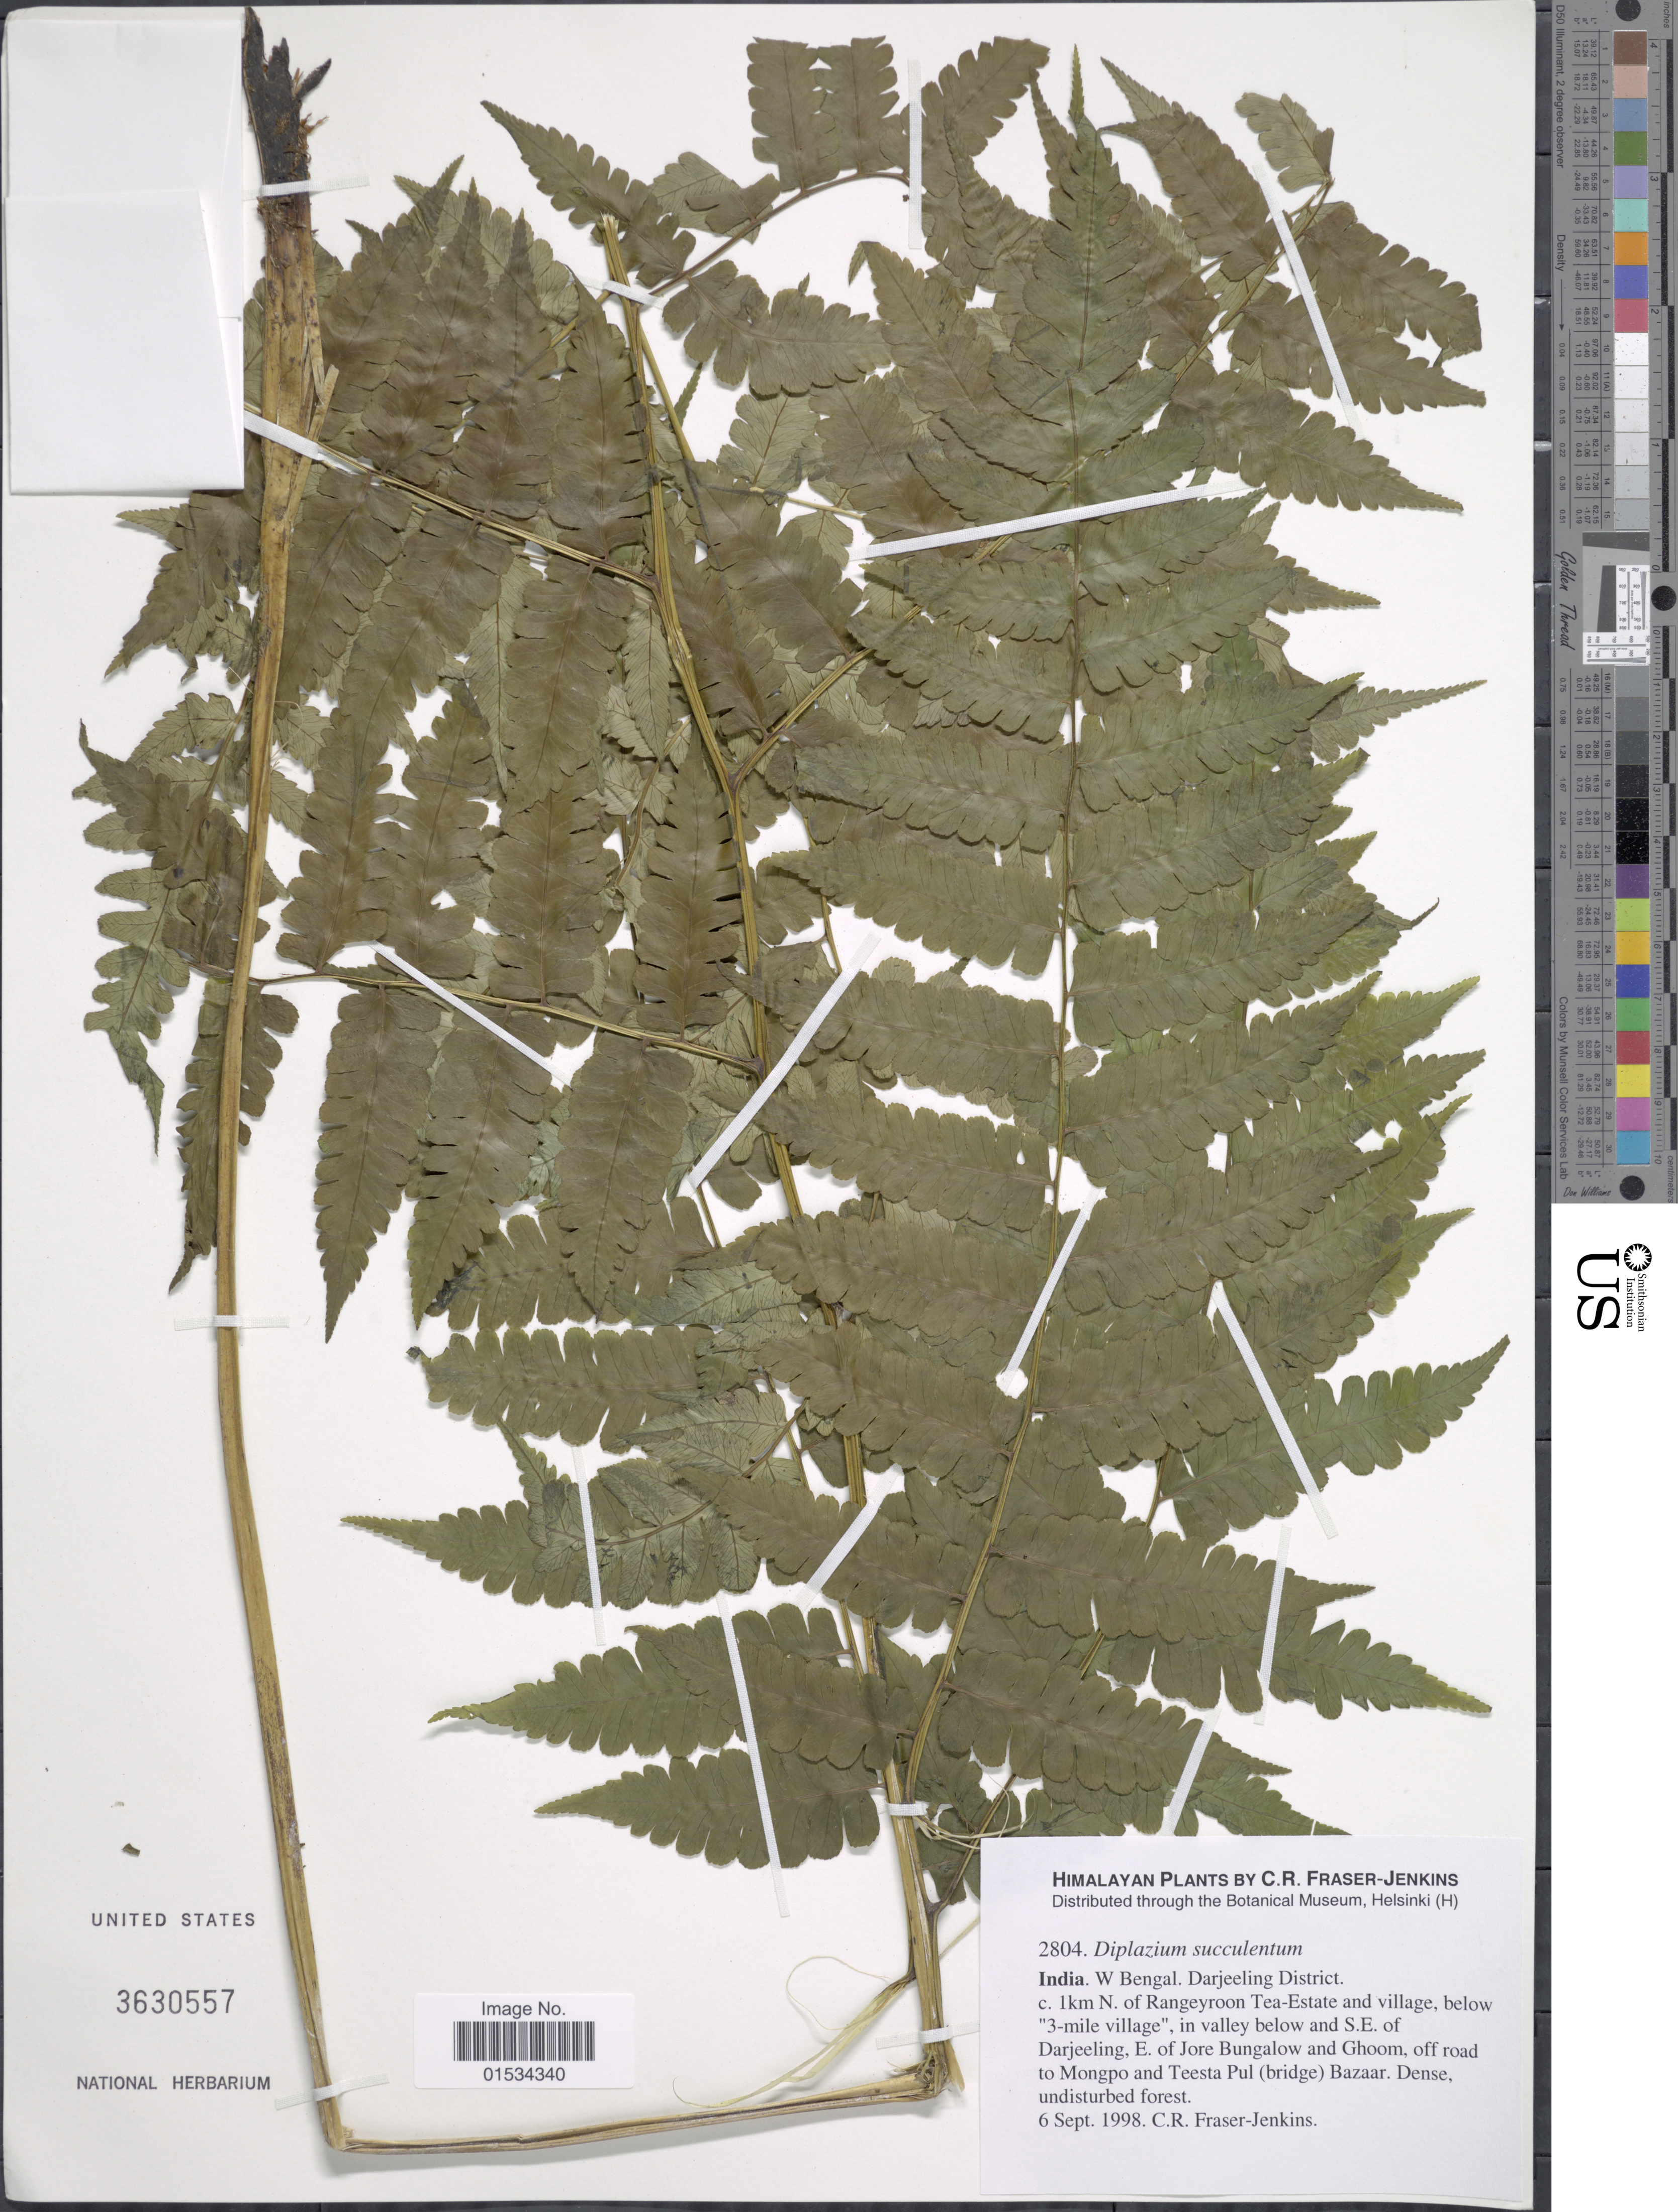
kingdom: Plantae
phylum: Tracheophyta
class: Polypodiopsida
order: Polypodiales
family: Athyriaceae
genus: Diplazium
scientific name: Diplazium succulentum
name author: (C.B. Clarke) C. Chr.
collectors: C. R. Fraser-Jenkins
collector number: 2804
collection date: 1998-09-06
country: India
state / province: West Bengal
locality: Darjeeling District, c. 1 km N. of Rangeyroon Tea-Estate and village, below "3-mile village", in valley below and S.E. of Darjeeling, E. of Jore Bungalow and Ghoom, off road to Mongpo and Teesta Pull (bridge) Bazaar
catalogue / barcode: US 3630557